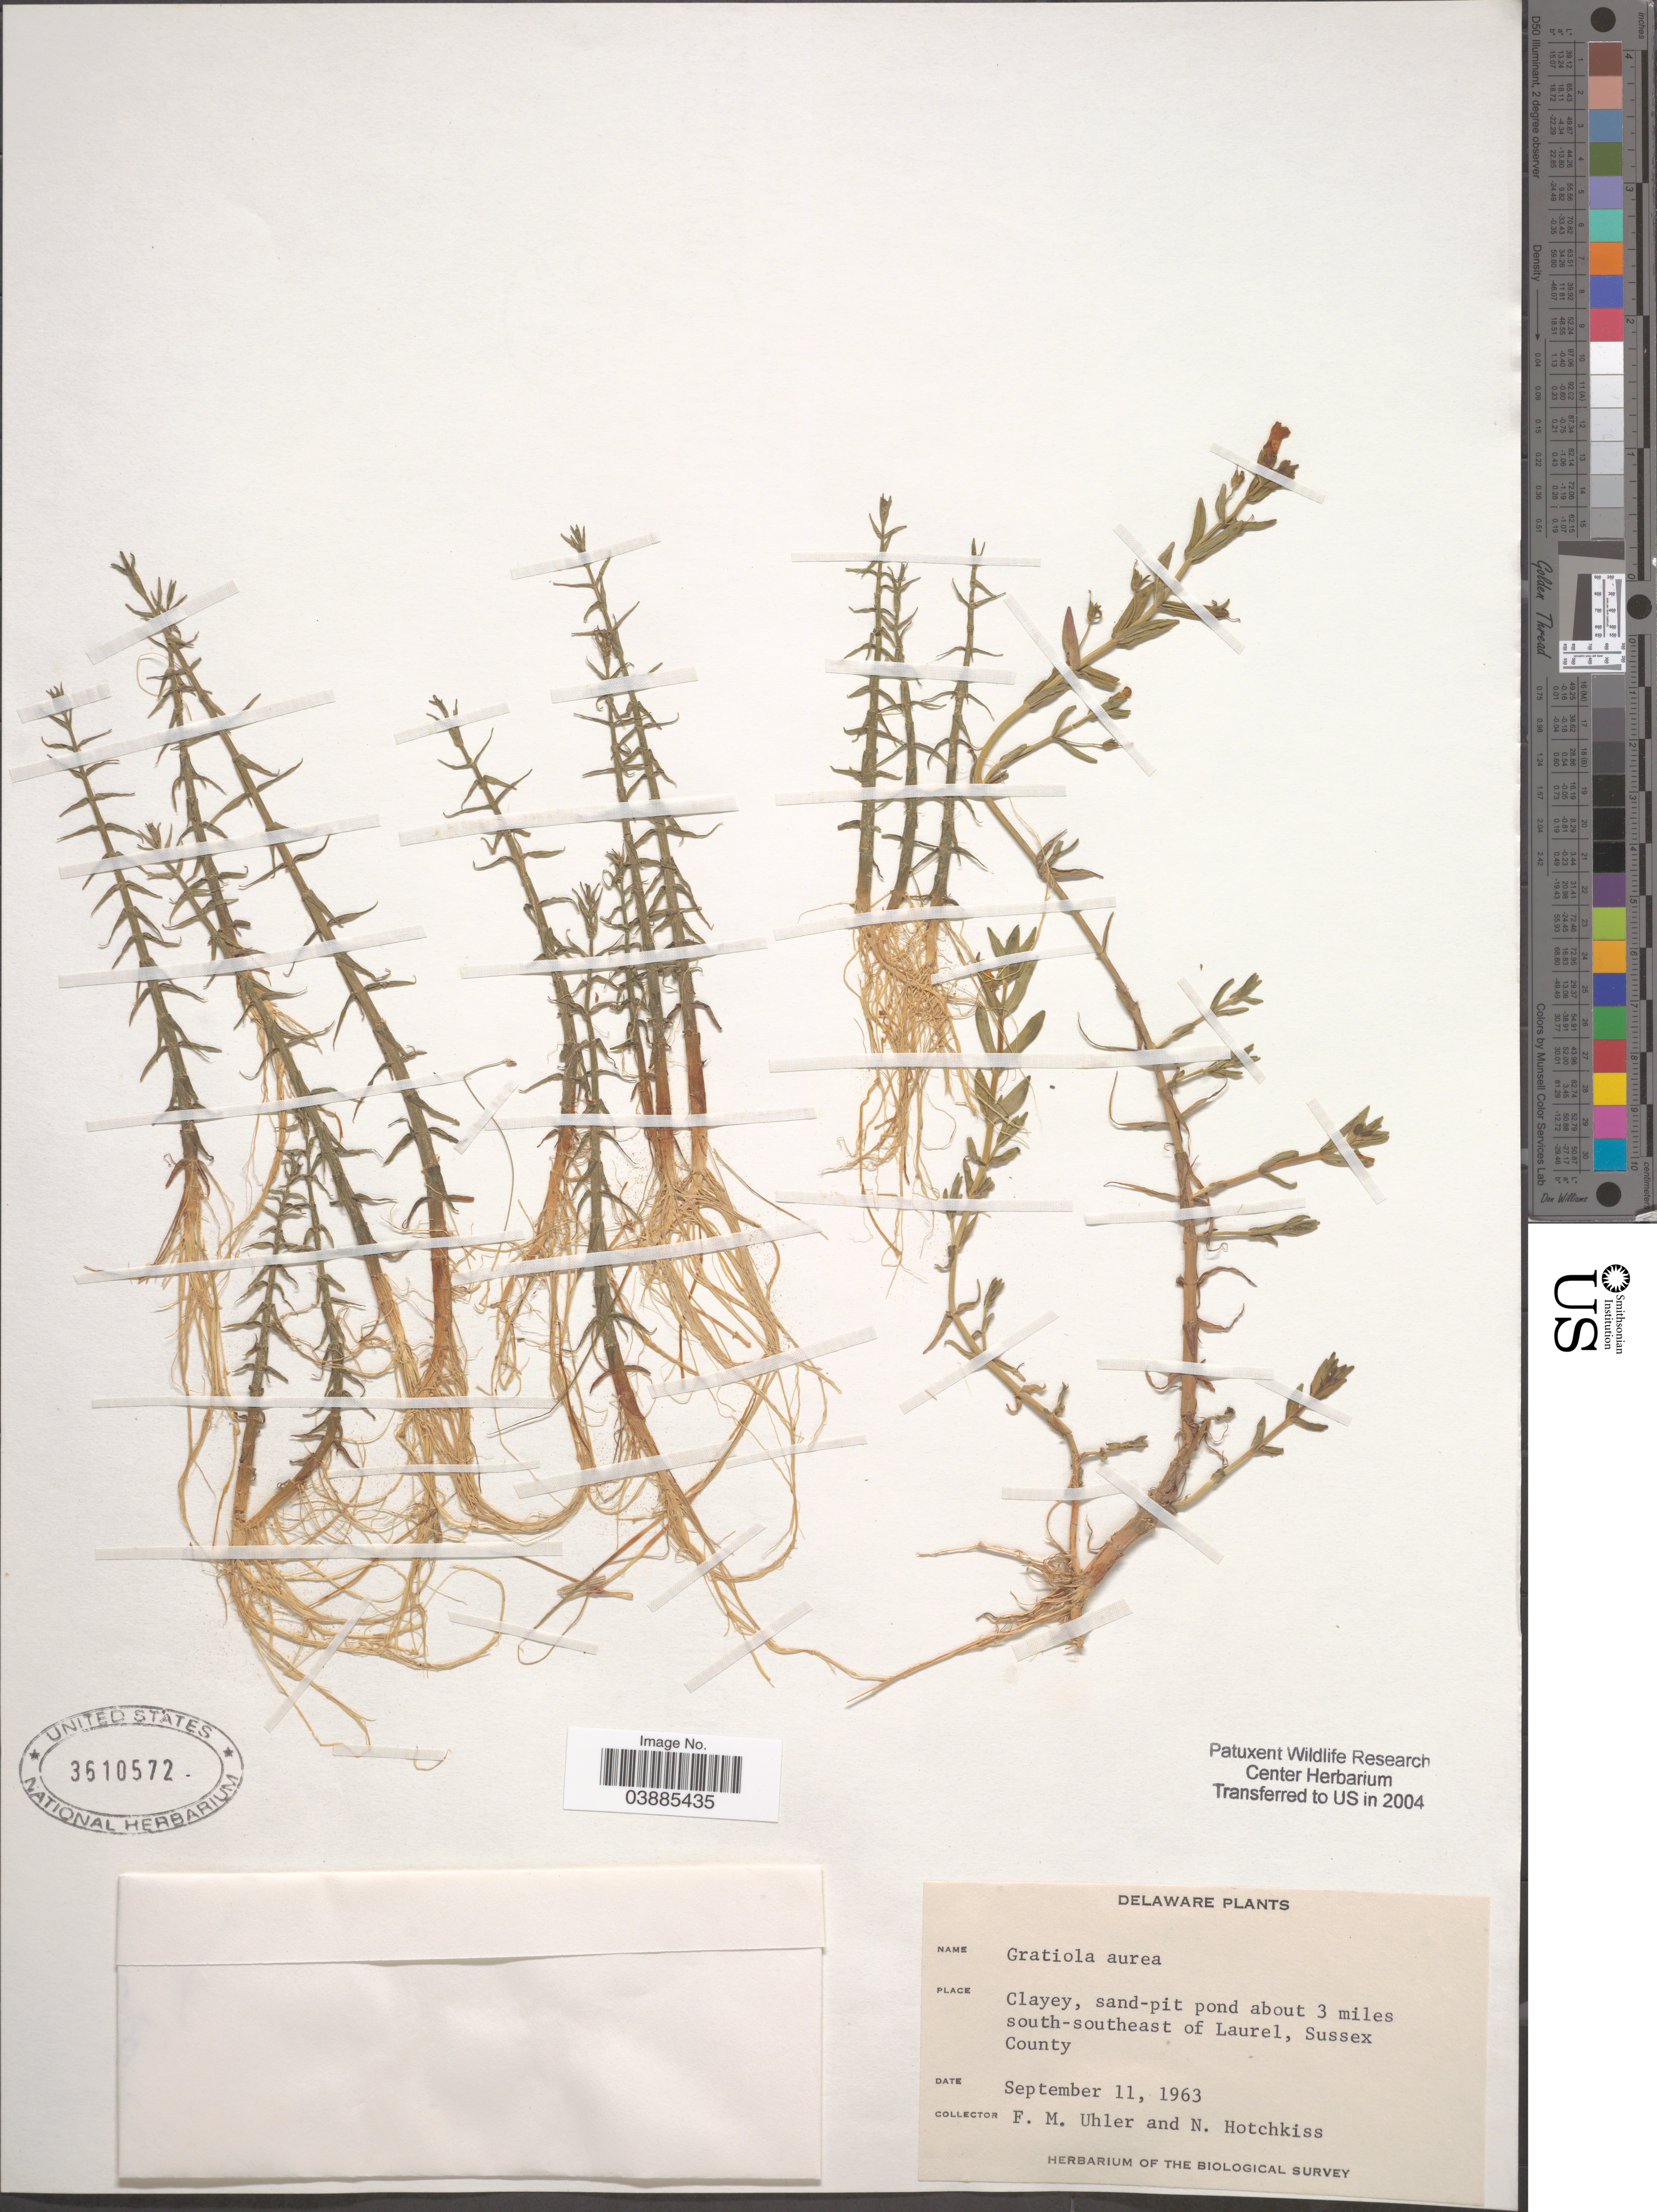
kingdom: Plantae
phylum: Tracheophyta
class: Magnoliopsida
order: Lamiales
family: Plantaginaceae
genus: Gratiola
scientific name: Gratiola aurea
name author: Pursh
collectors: F. M. Uhler & N. Hotchkiss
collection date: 1963-09-11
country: United States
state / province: Delaware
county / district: Sussex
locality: Clayey, sand-pit pond about 3 miles south-southeast of Laurel, Sussex County.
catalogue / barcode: US 3610572